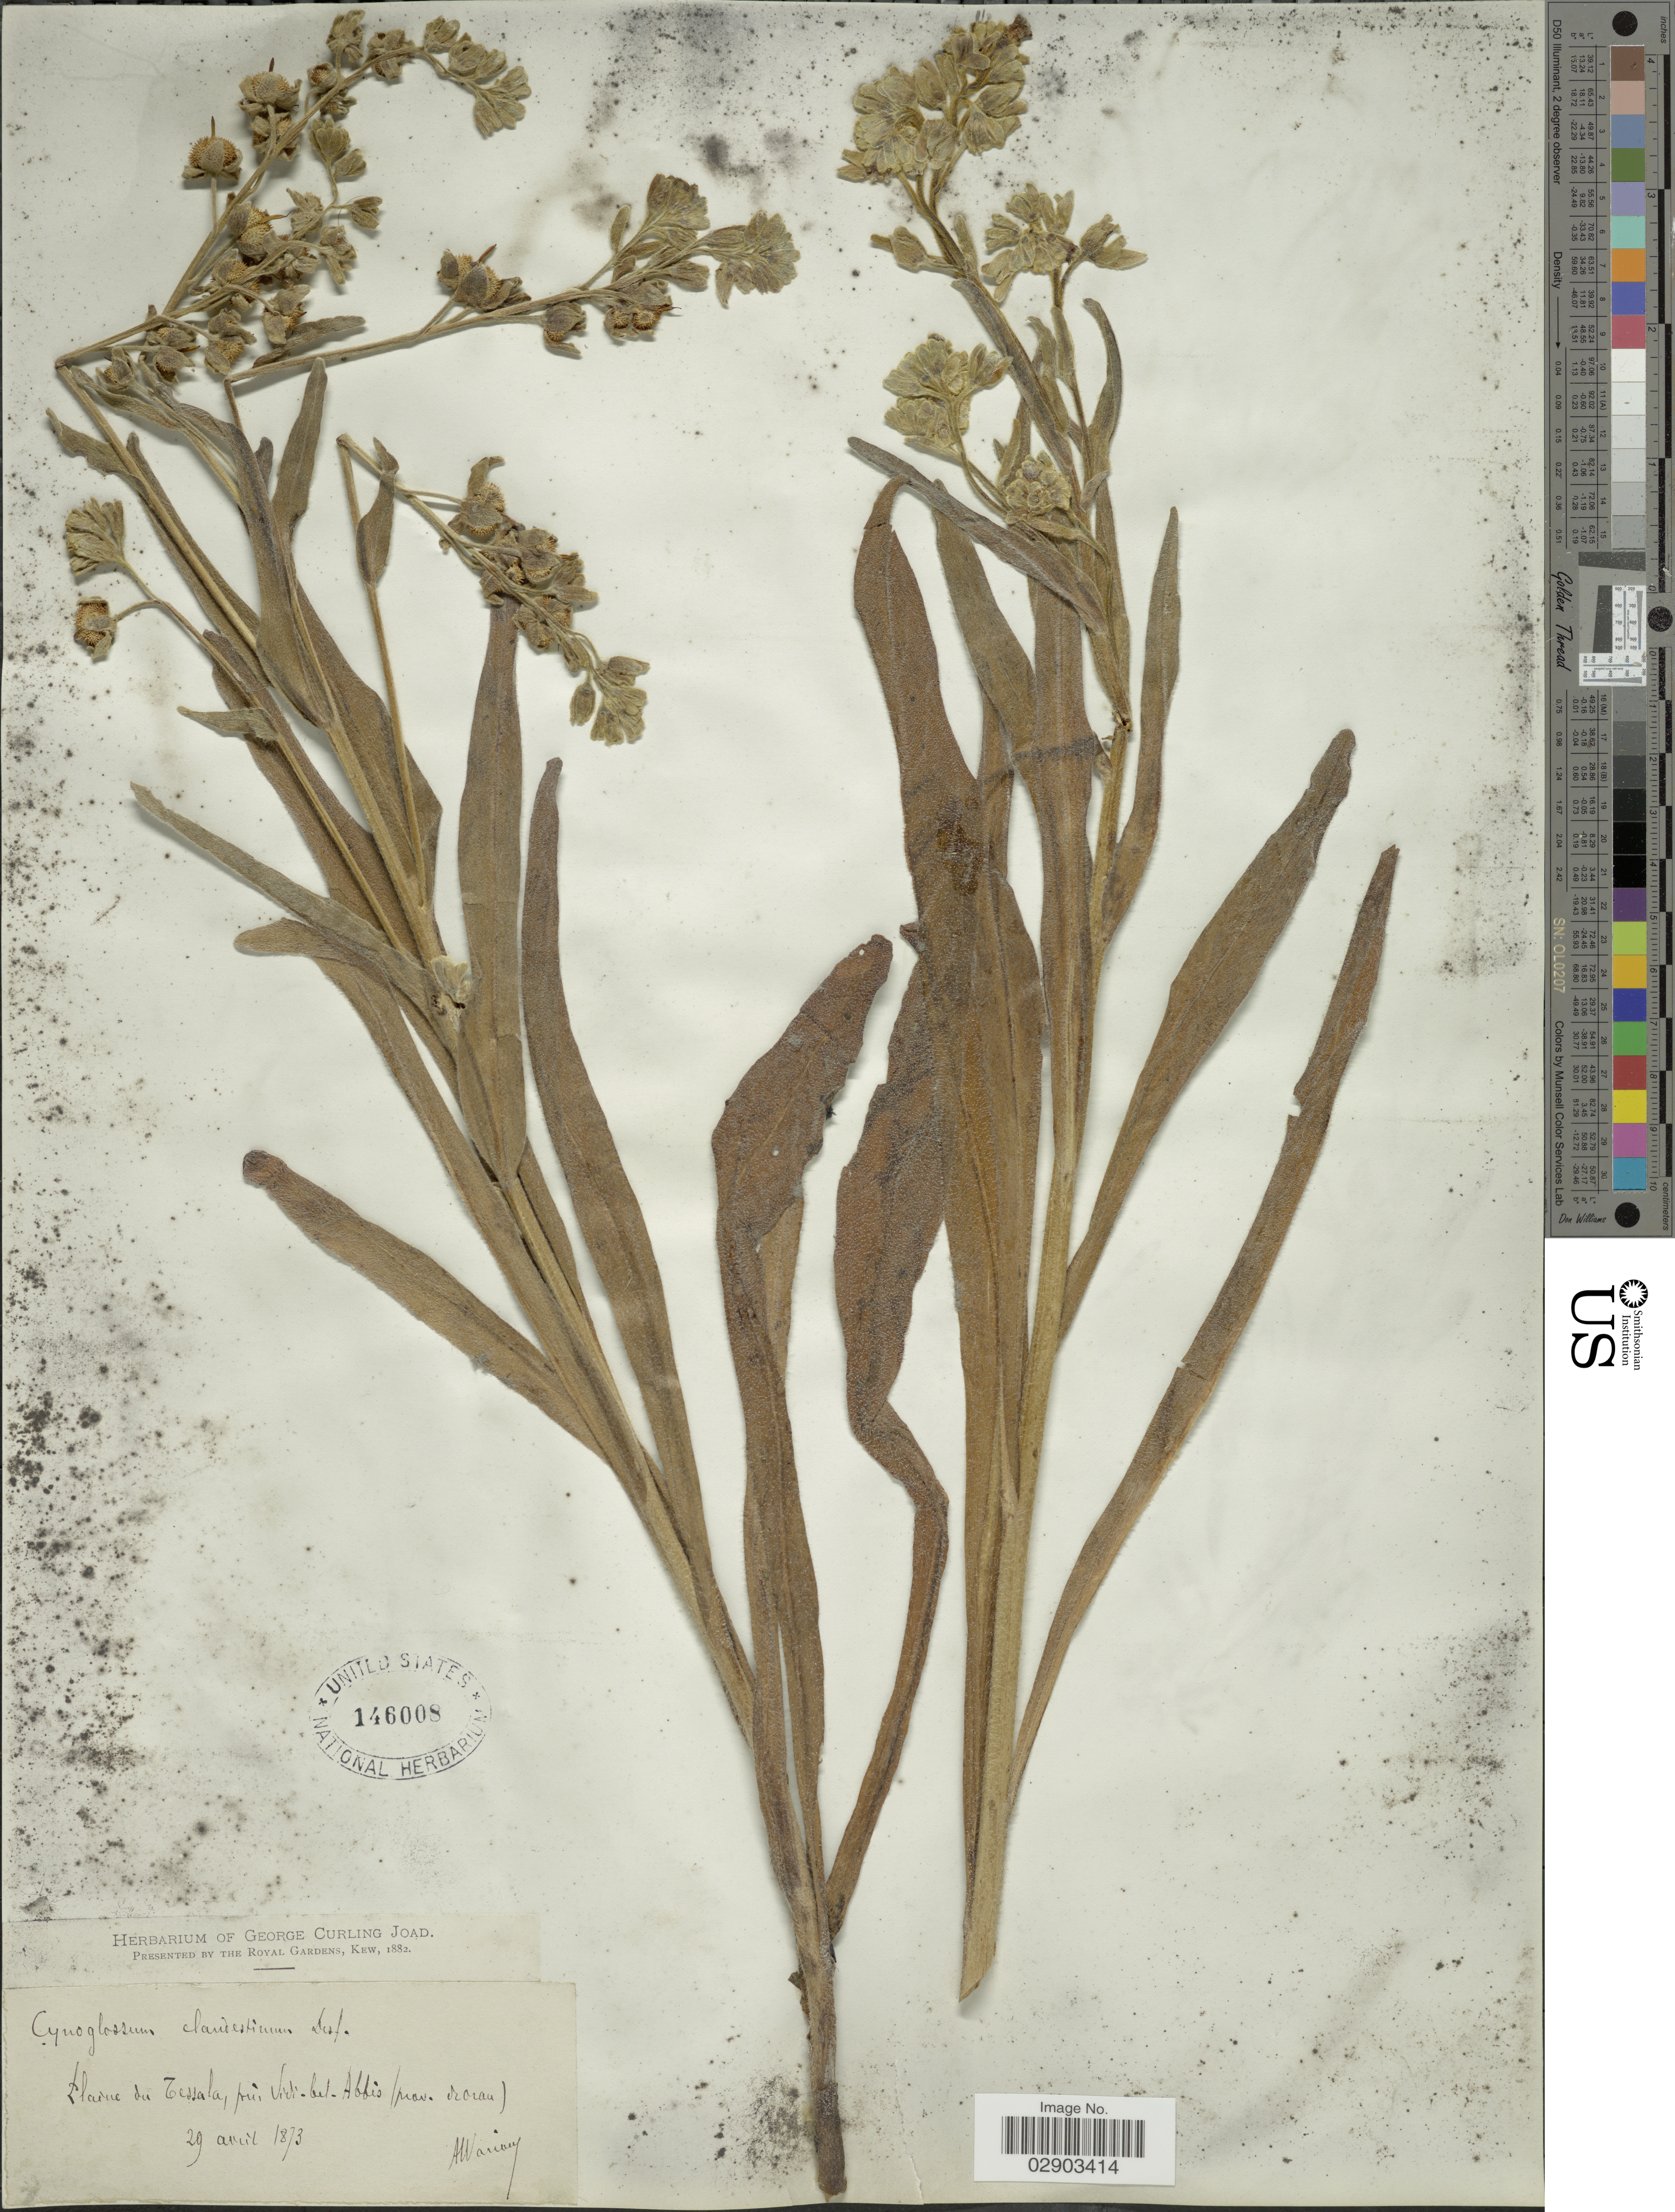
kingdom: Plantae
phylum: Tracheophyta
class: Magnoliopsida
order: Boraginales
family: Boraginaceae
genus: Cynoglossum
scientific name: Cynoglossum clandestinum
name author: Desf.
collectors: A. Warion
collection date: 1873-04-29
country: Algeria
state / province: Oran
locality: Plaine du Tessala, près Sidi-bel-Abbès (prov. d'Oran).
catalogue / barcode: US 146008